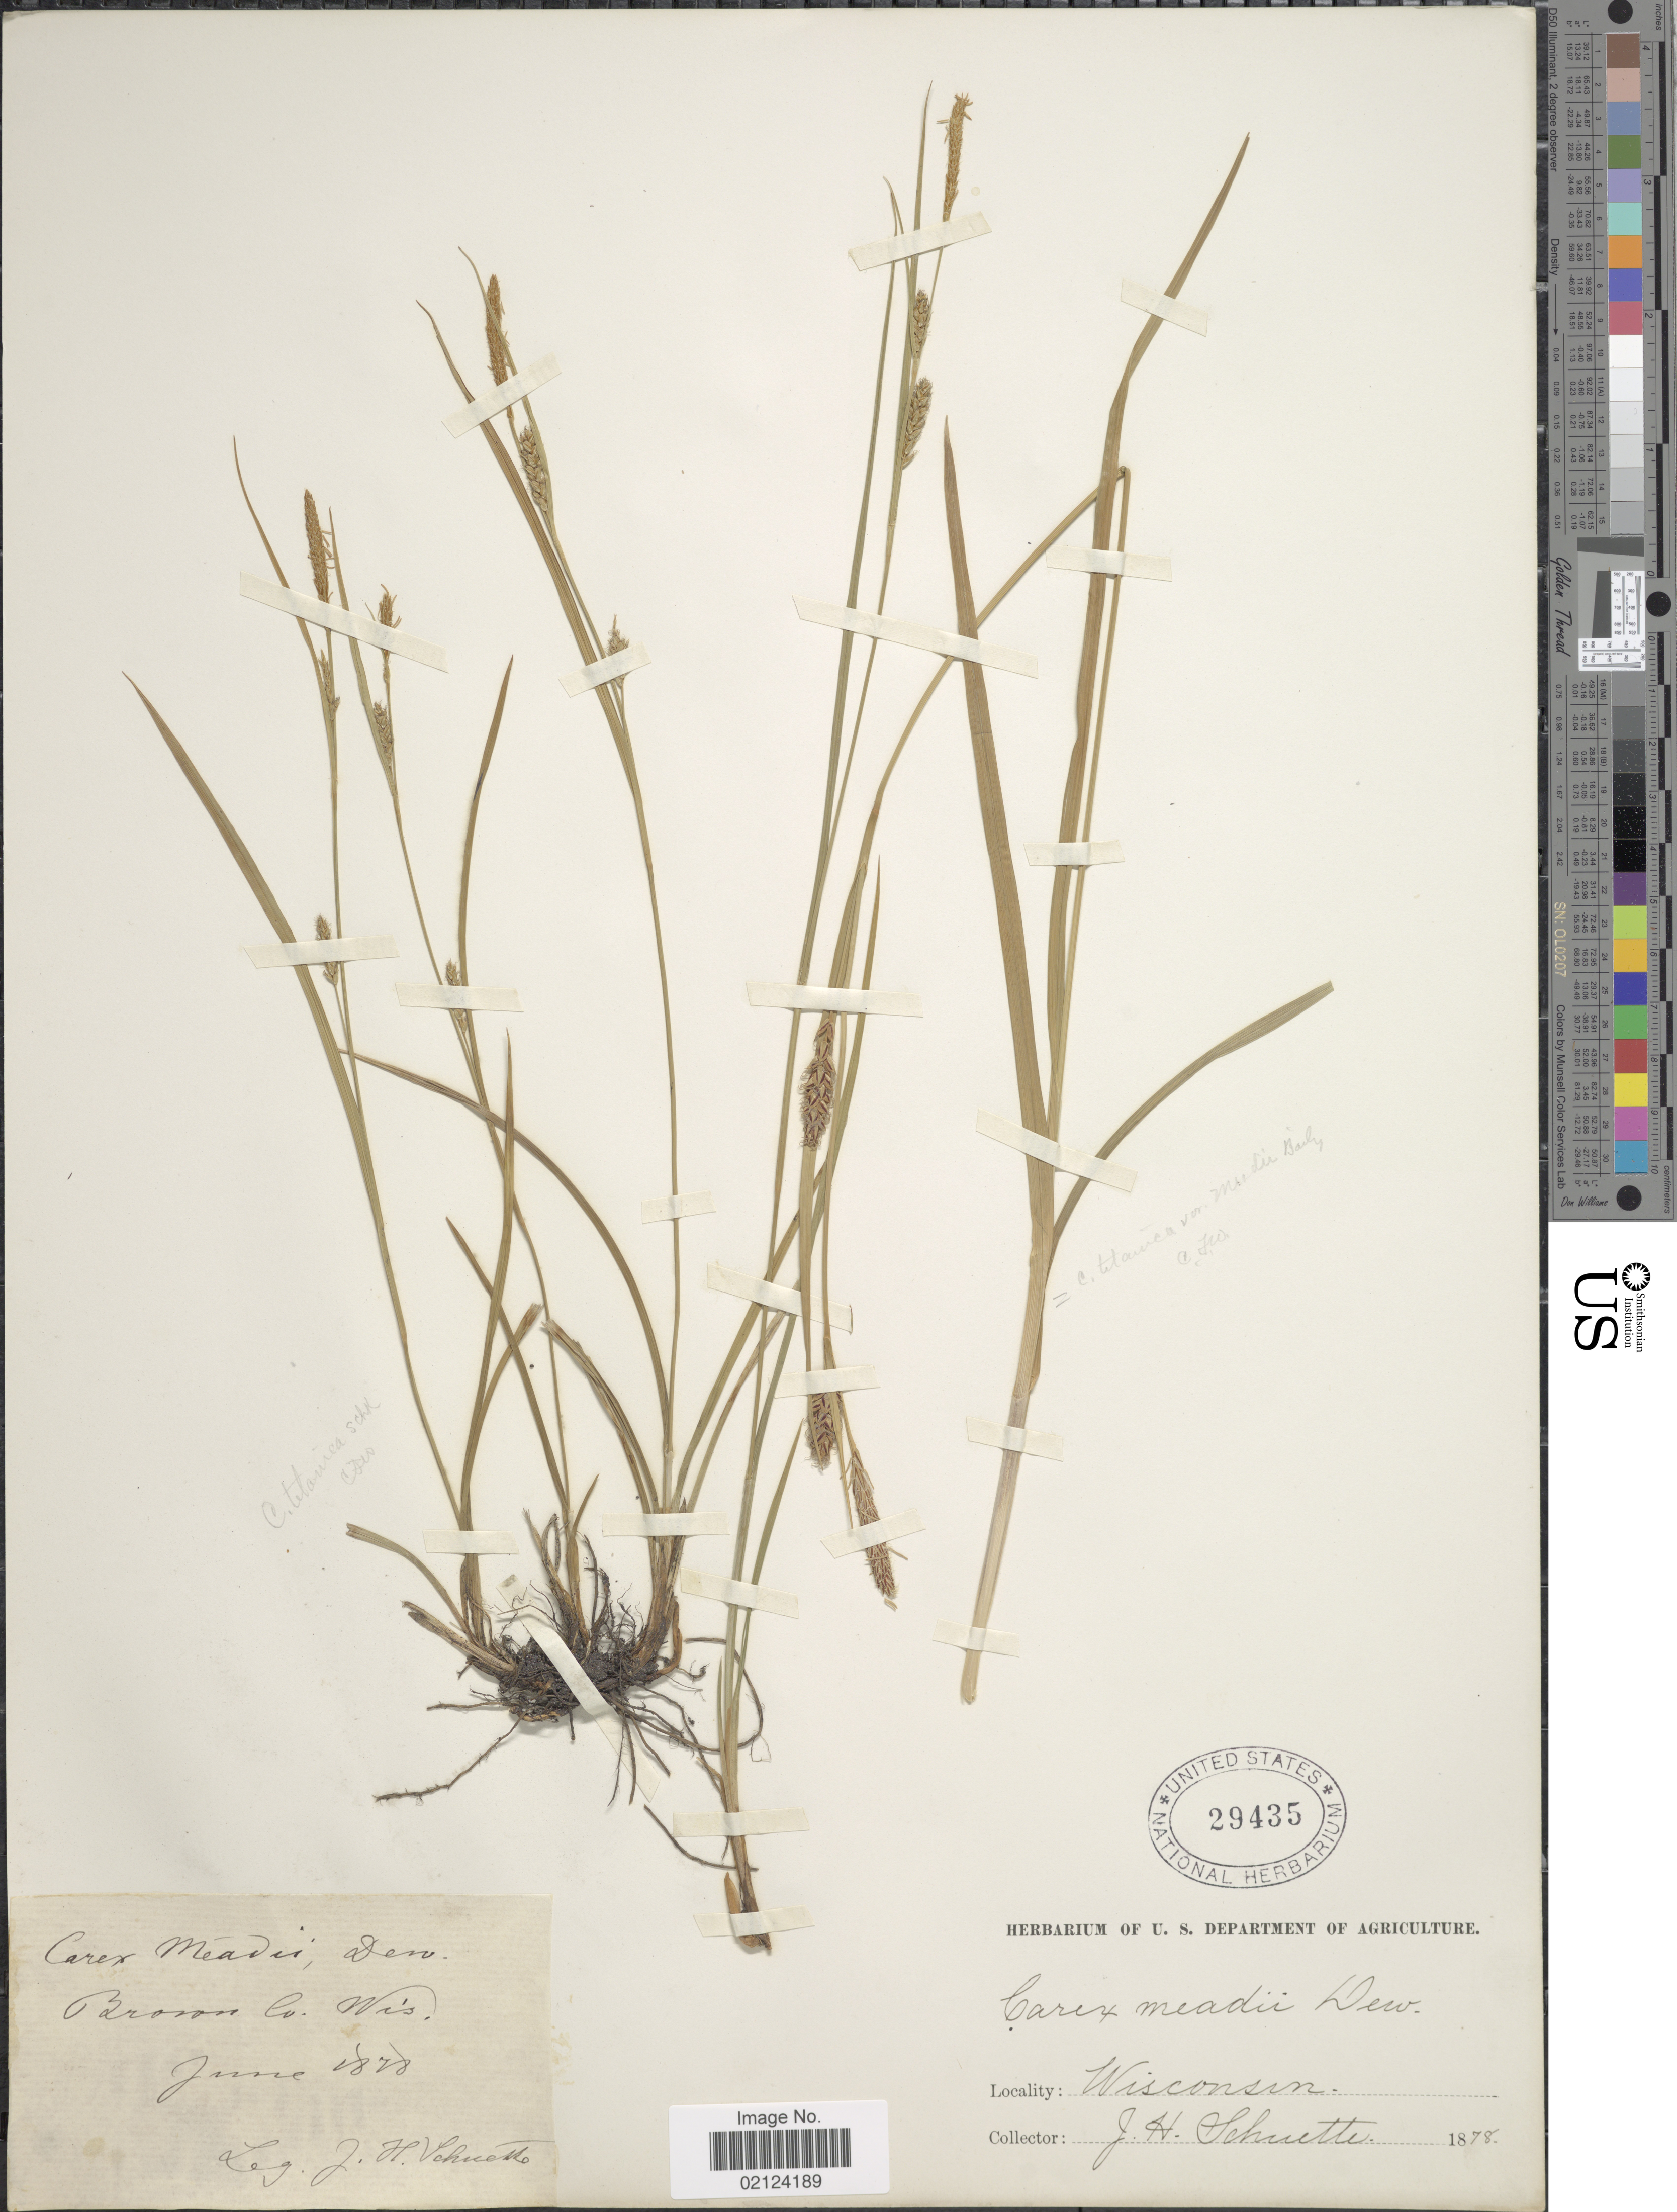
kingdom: Plantae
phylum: Tracheophyta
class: Liliopsida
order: Poales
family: Cyperaceae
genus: Carex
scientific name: Carex meadii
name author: Dewey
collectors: J. H. Schuette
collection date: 1878-06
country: United States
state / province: Wisconsin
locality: Brown Co.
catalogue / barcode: US 29435